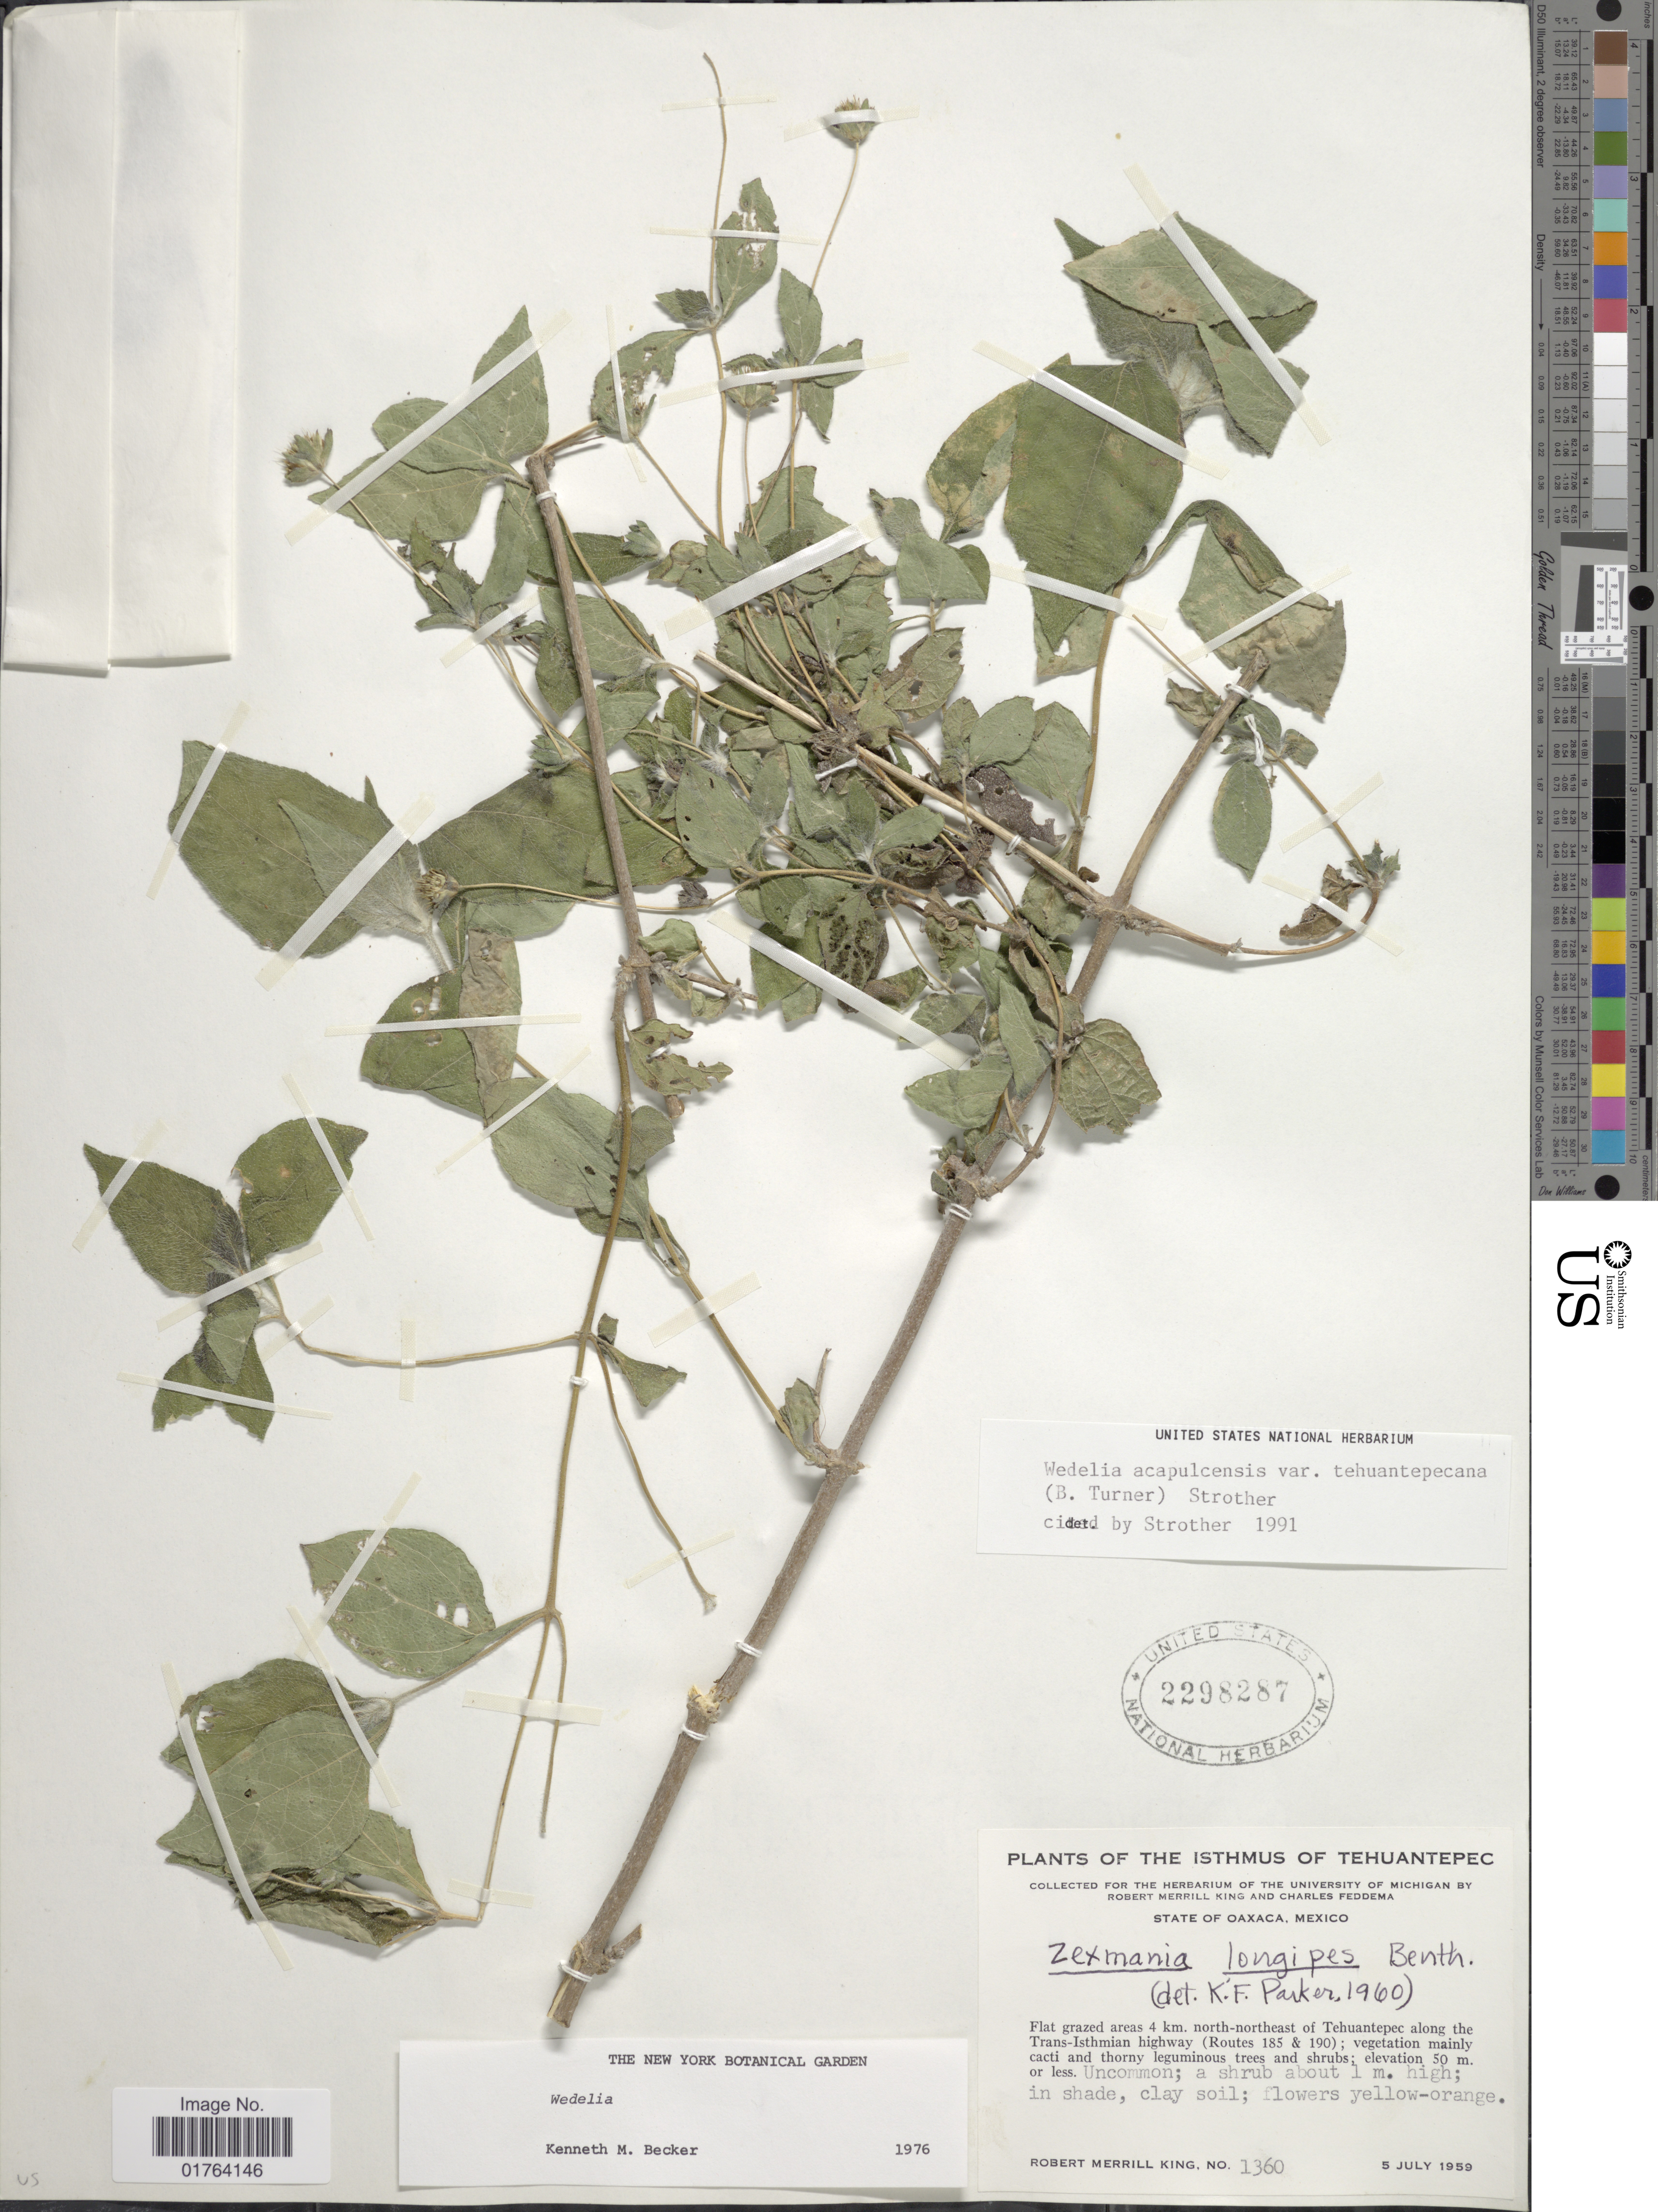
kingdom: Plantae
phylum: Tracheophyta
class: Magnoliopsida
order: Asterales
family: Asteraceae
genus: Wedelia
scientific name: Wedelia acapulcensis var. tehuantepecana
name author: (B.L. Turner) Strother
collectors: R. M. King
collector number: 1360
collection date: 1959-07-05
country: Mexico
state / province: Oaxaca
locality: Flat grazed areas, 4 km. north-north-east of Tehuantepec along the Trans-Isthmian Highway (Routes 185 & 190). Isthmus of Tehuantepec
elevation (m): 50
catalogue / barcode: US 2298287